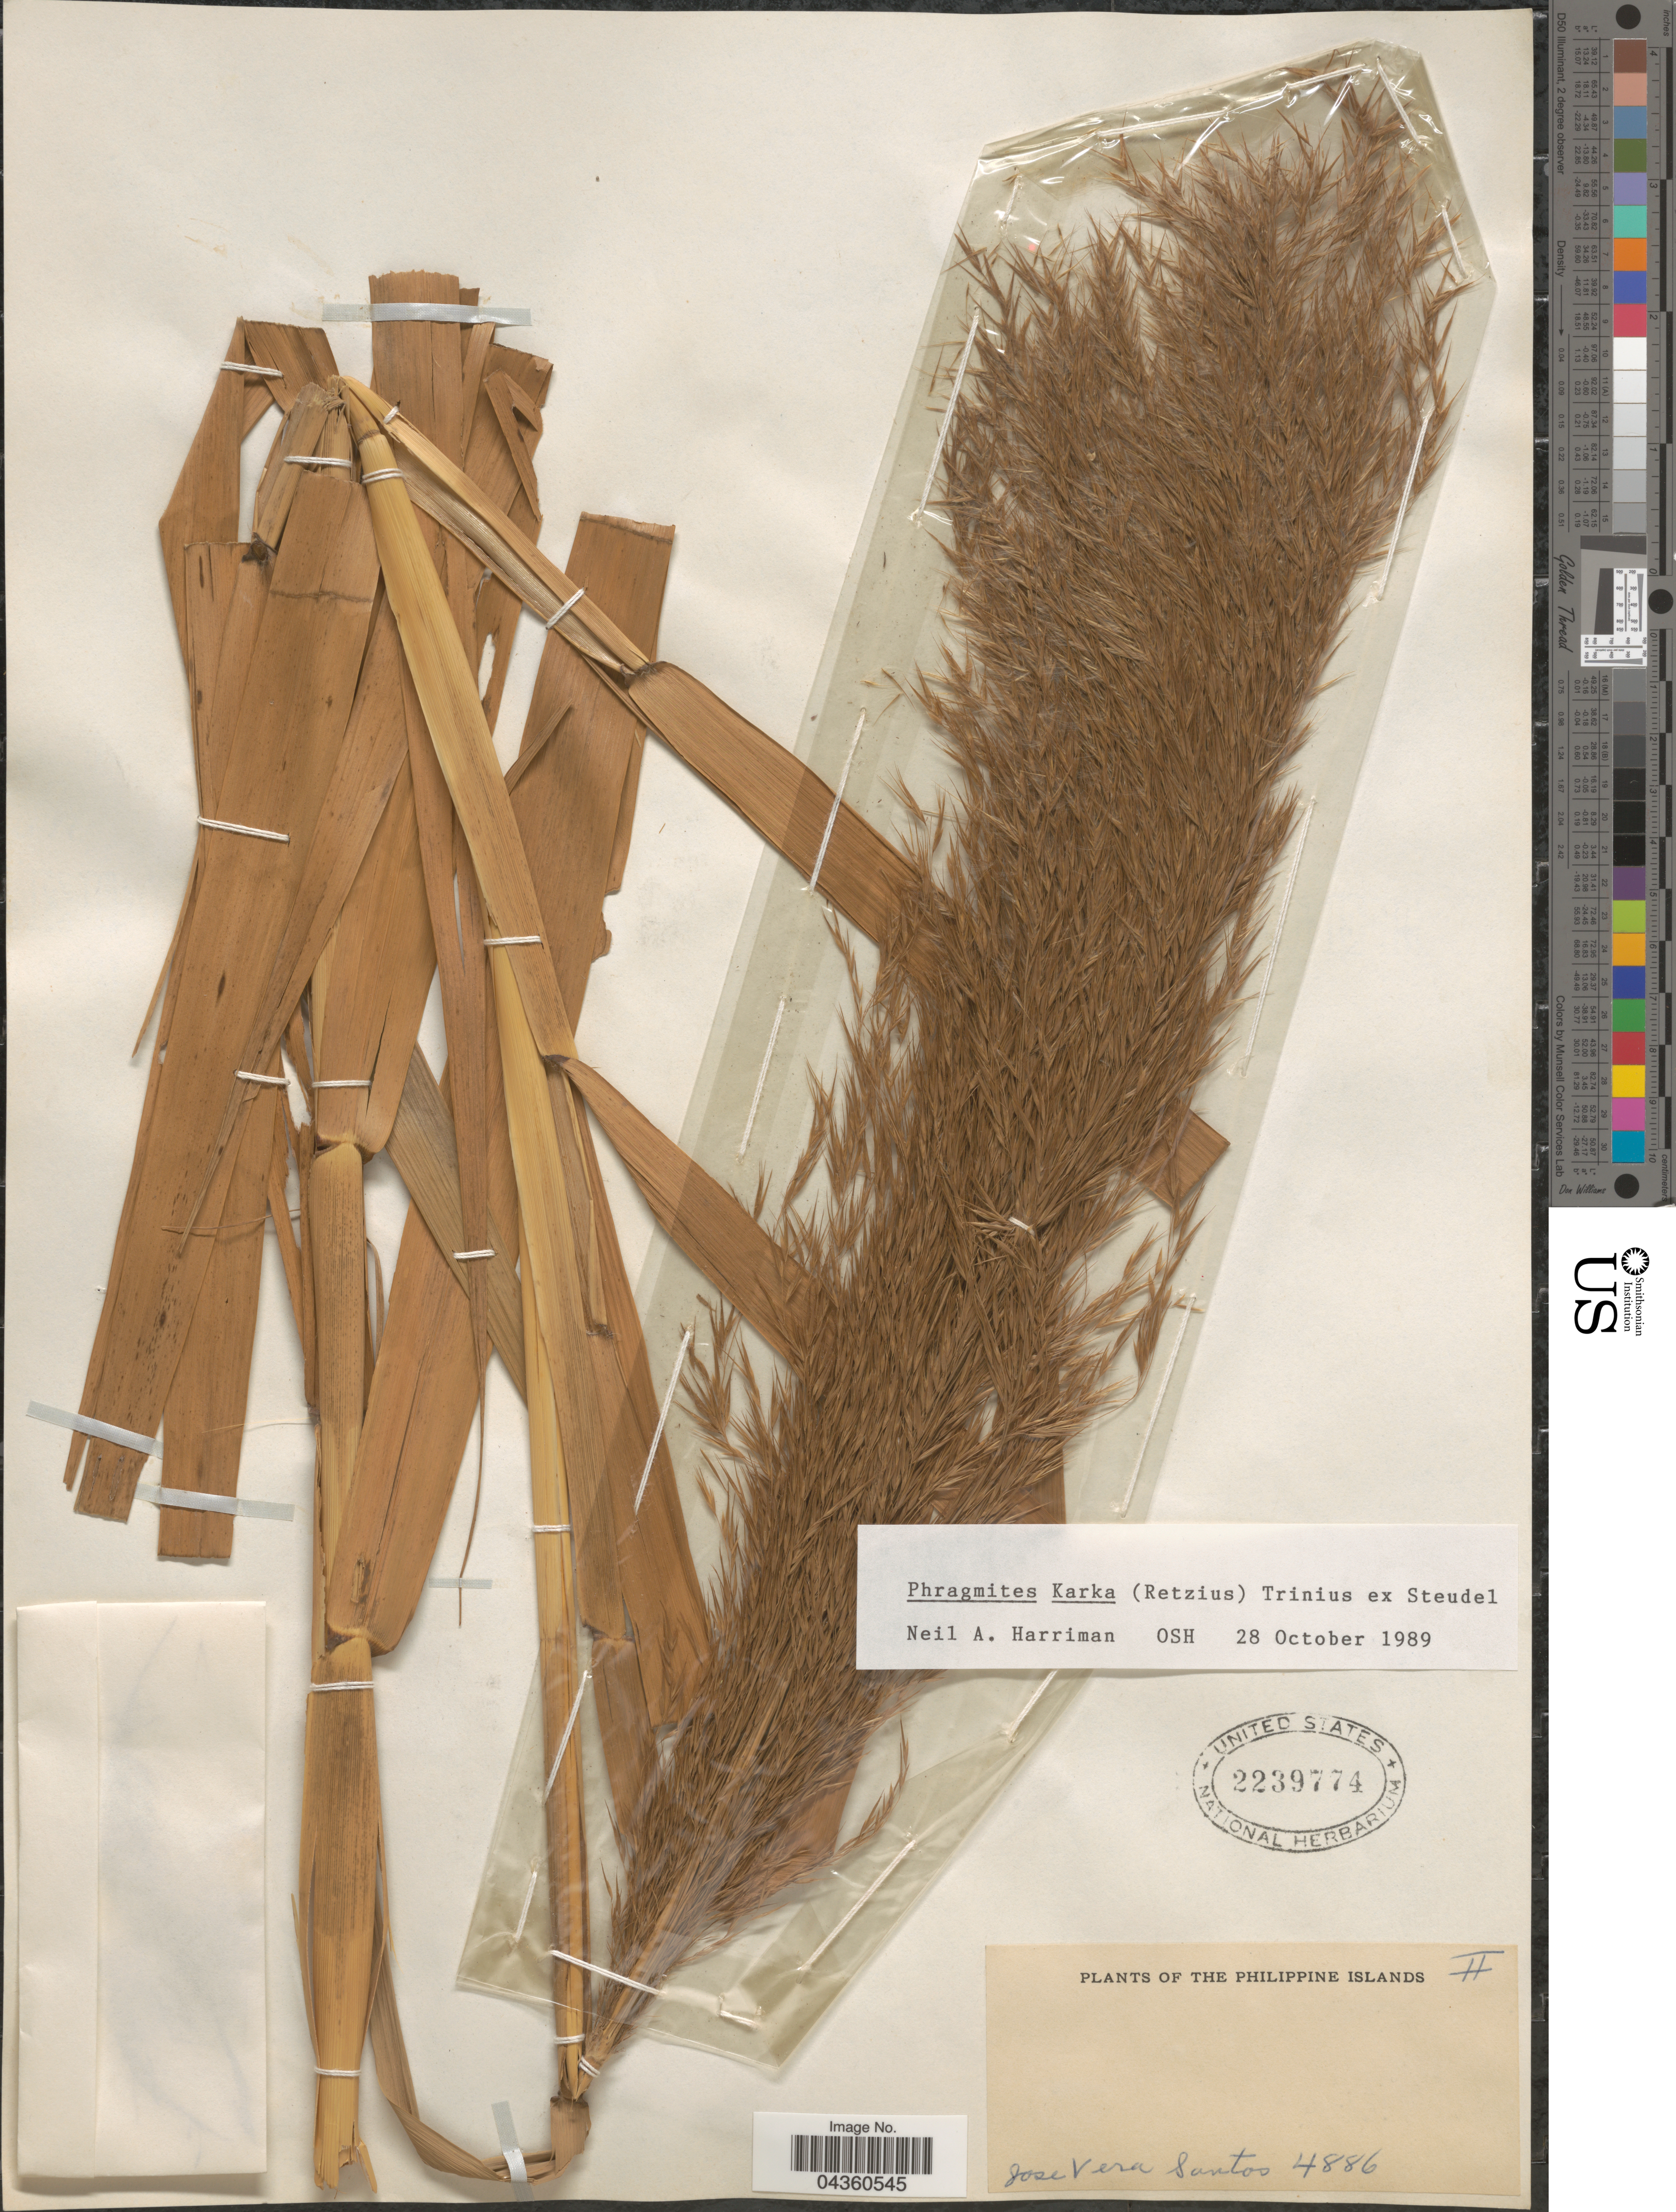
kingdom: Plantae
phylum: Tracheophyta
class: Liliopsida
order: Poales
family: Poaceae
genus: Phragmites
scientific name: Phragmites karka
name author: (Retz.) Trin. ex Steud.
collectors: J. Vera Santos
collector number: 4886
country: Philippines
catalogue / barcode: US 2239774